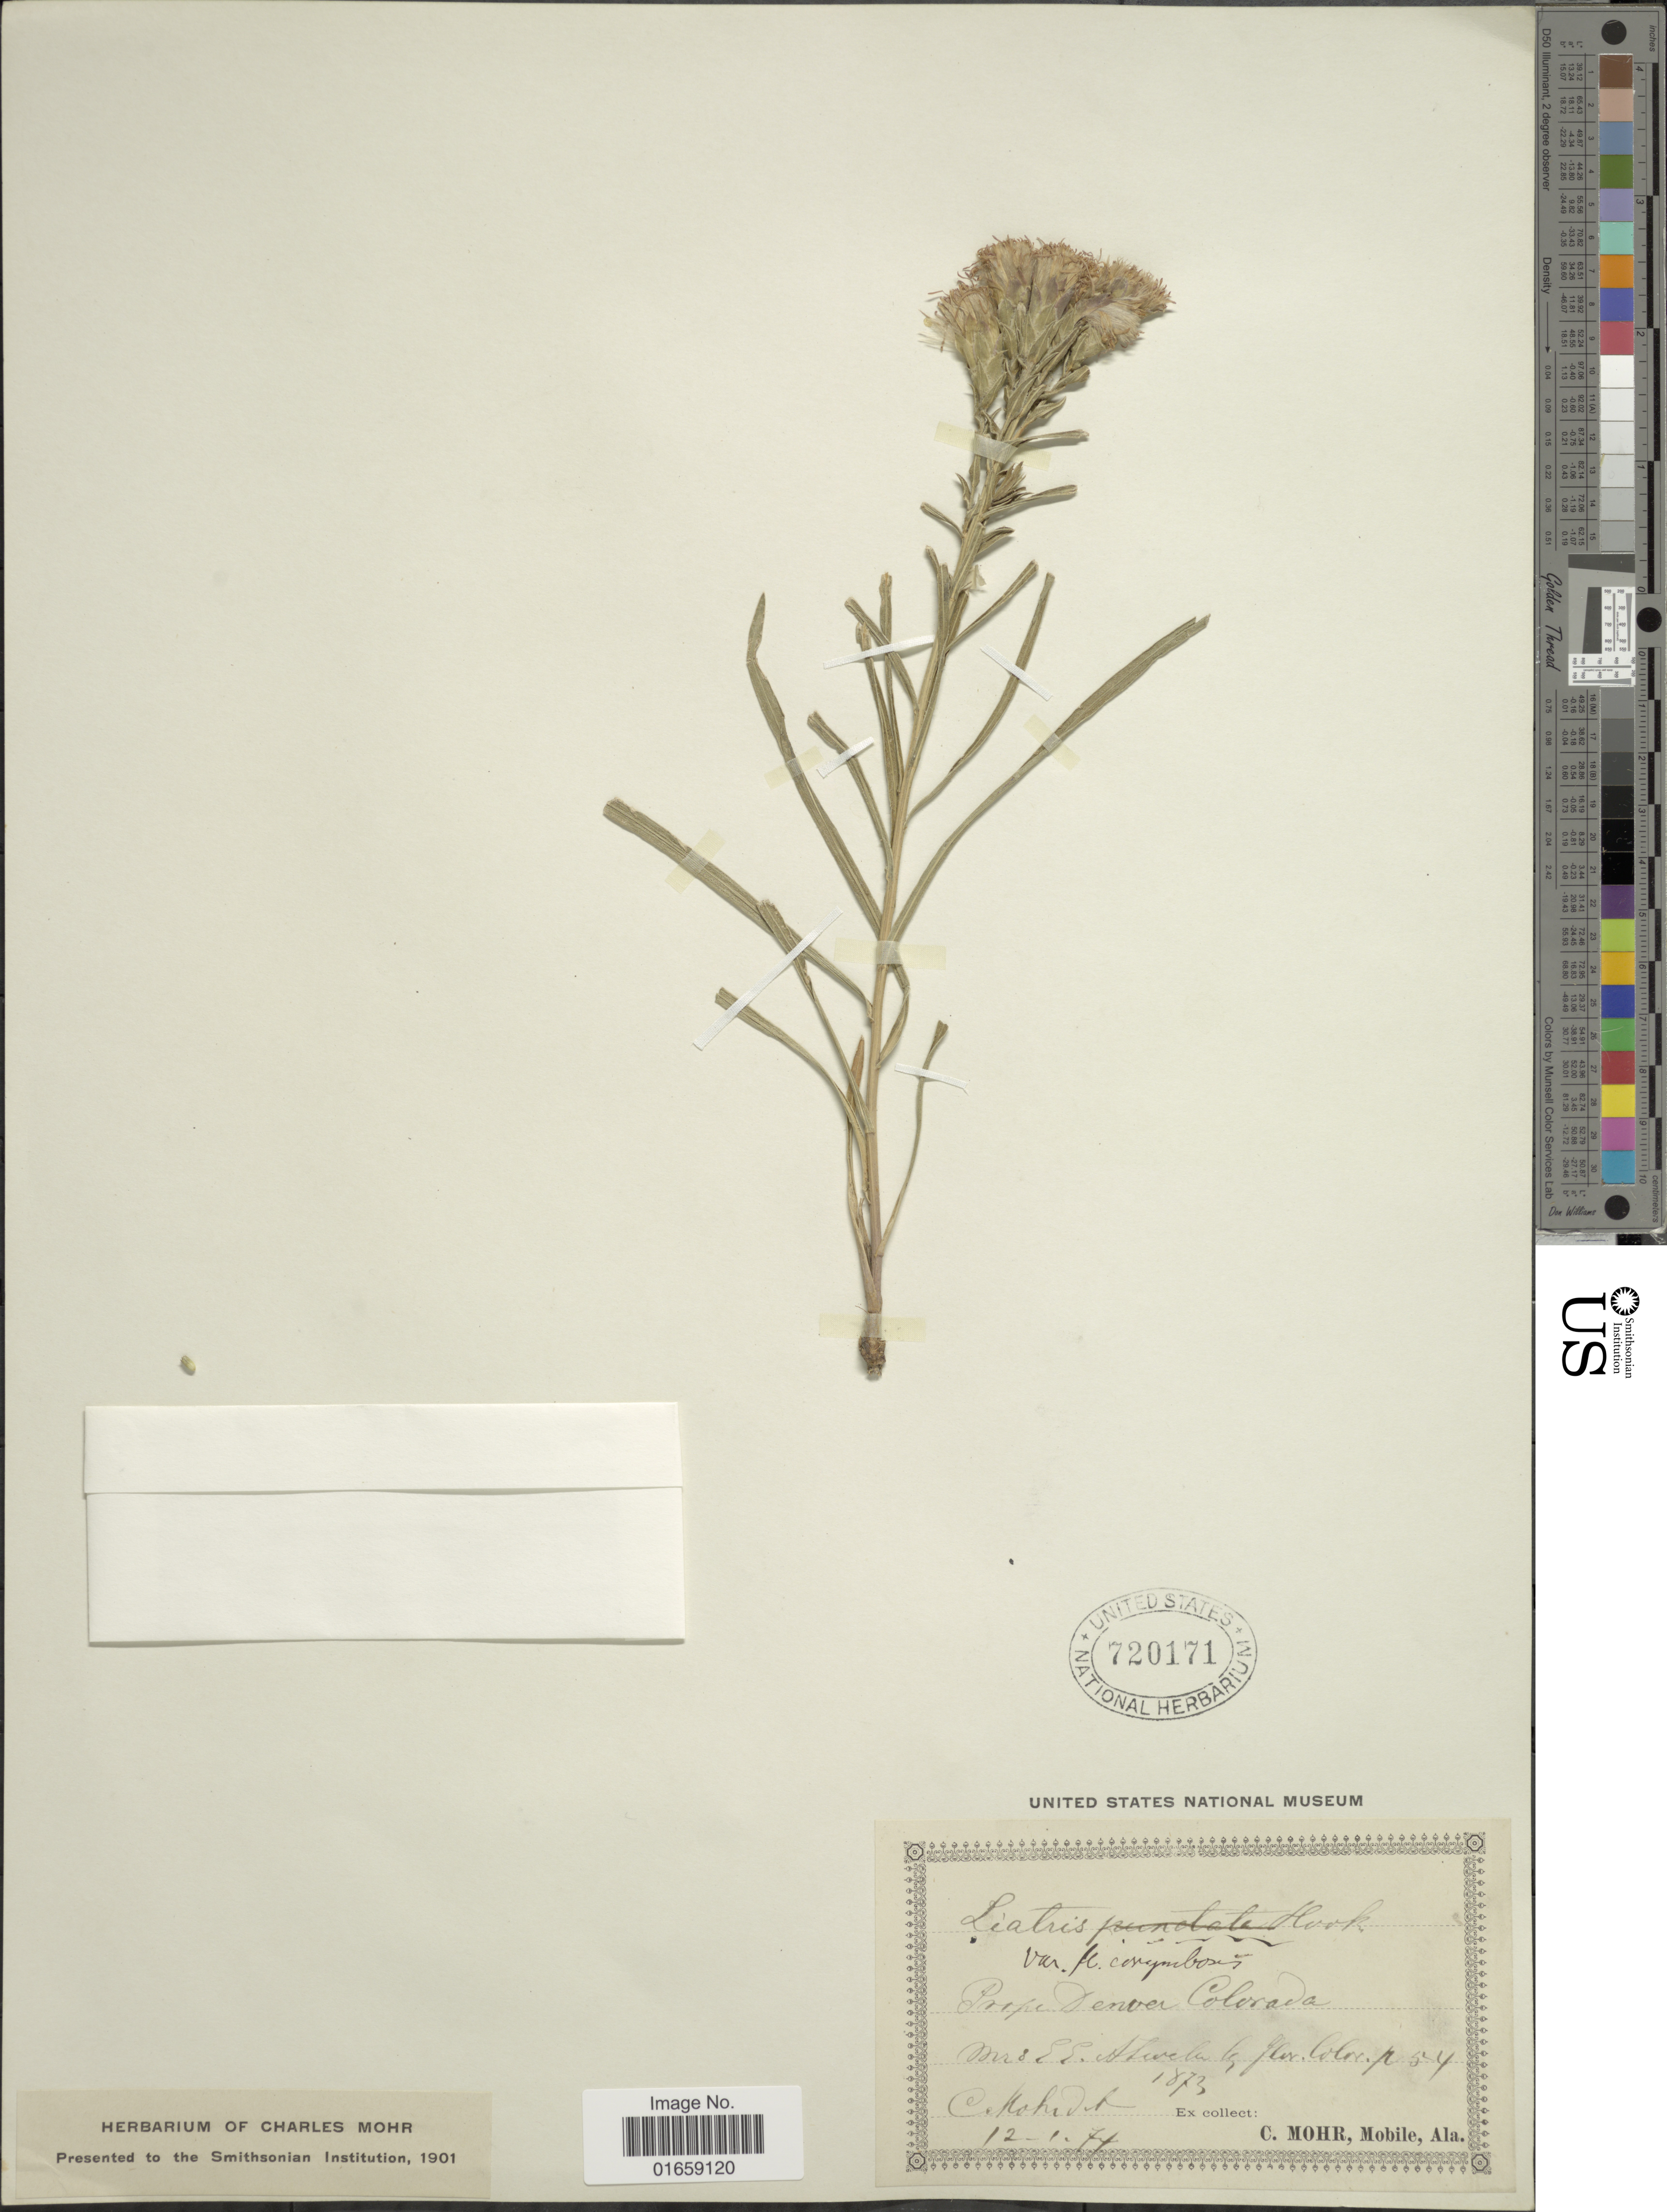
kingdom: Plantae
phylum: Tracheophyta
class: Magnoliopsida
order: Asterales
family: Asteraceae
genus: Liatris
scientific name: Liatris punctata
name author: Hook.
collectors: C. T. Mohr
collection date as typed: Transcribed d/m/y: 1/12/74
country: United States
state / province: Colorado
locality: Prope Denver Colorado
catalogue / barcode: US 720171